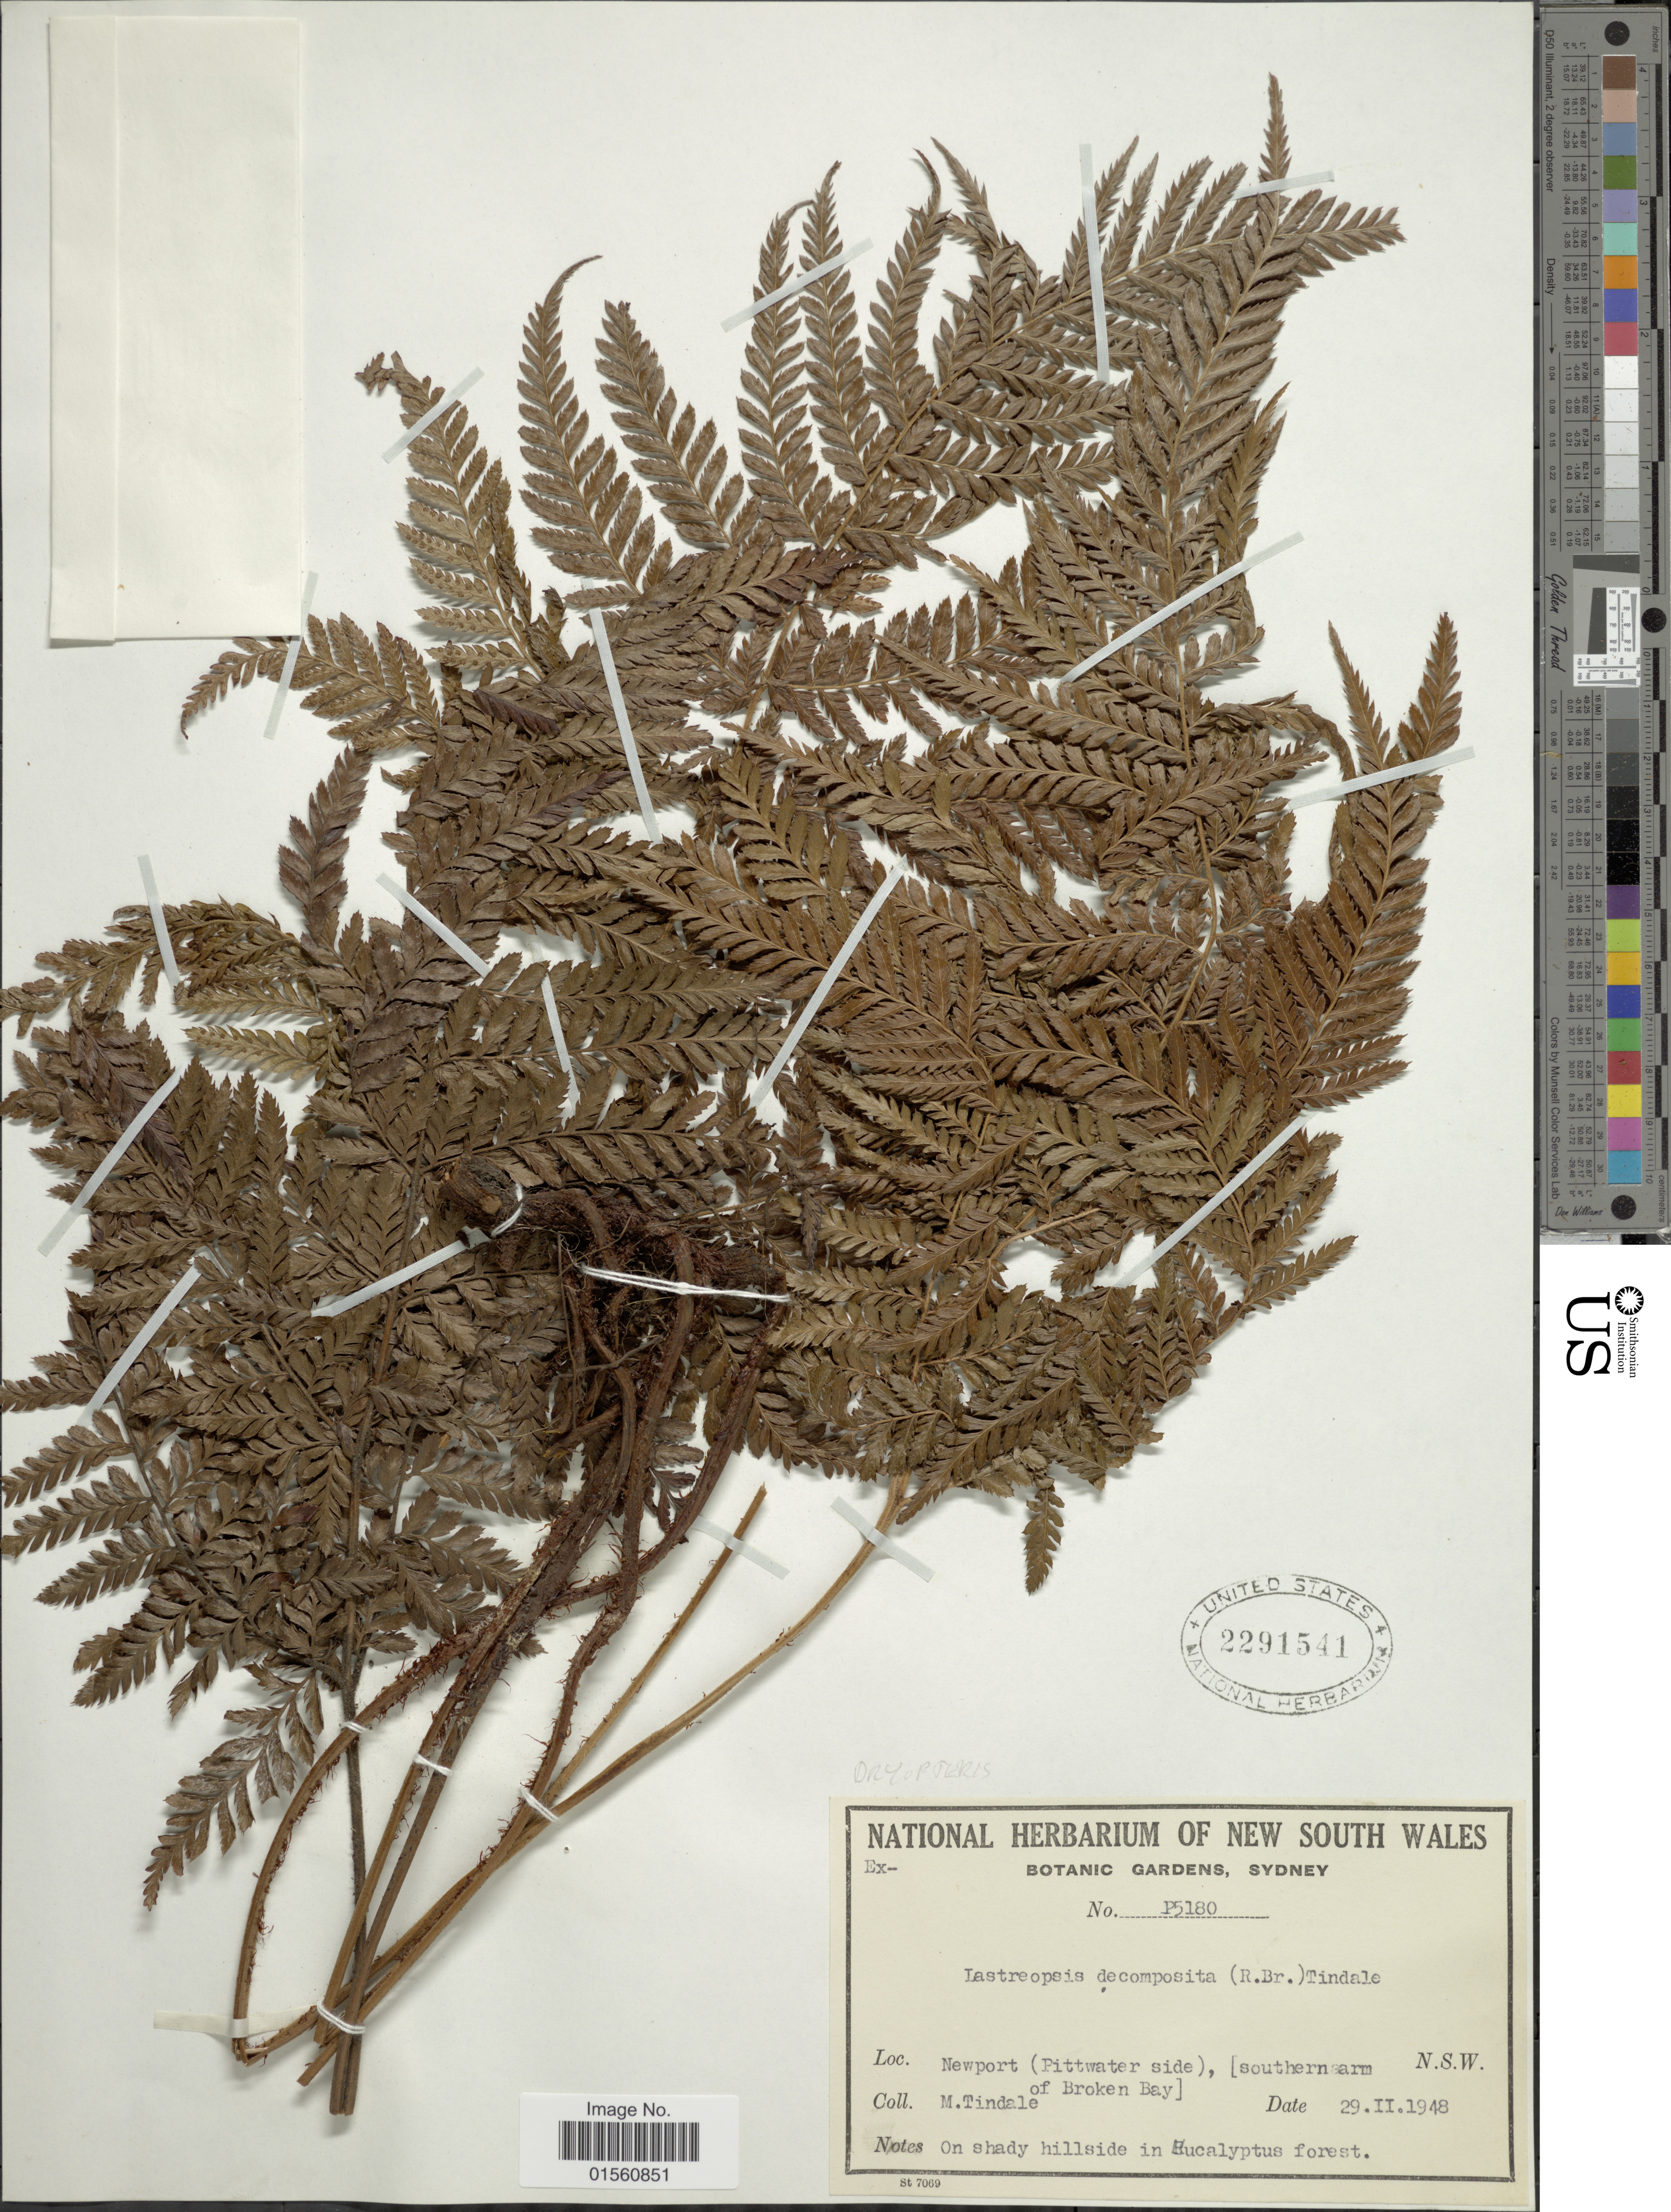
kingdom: Plantae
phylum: Tracheophyta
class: Polypodiopsida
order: Polypodiales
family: Dryopteridaceae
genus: Lastreopsis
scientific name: Lastreopsis decomposita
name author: (R. Br.) Tindale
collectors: M. D. Tindale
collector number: P5180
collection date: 1948-02-29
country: Australia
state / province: New South Wales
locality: Newport (Pitterwater side), [southern arm of Broken Bay]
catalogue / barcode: US 2291541